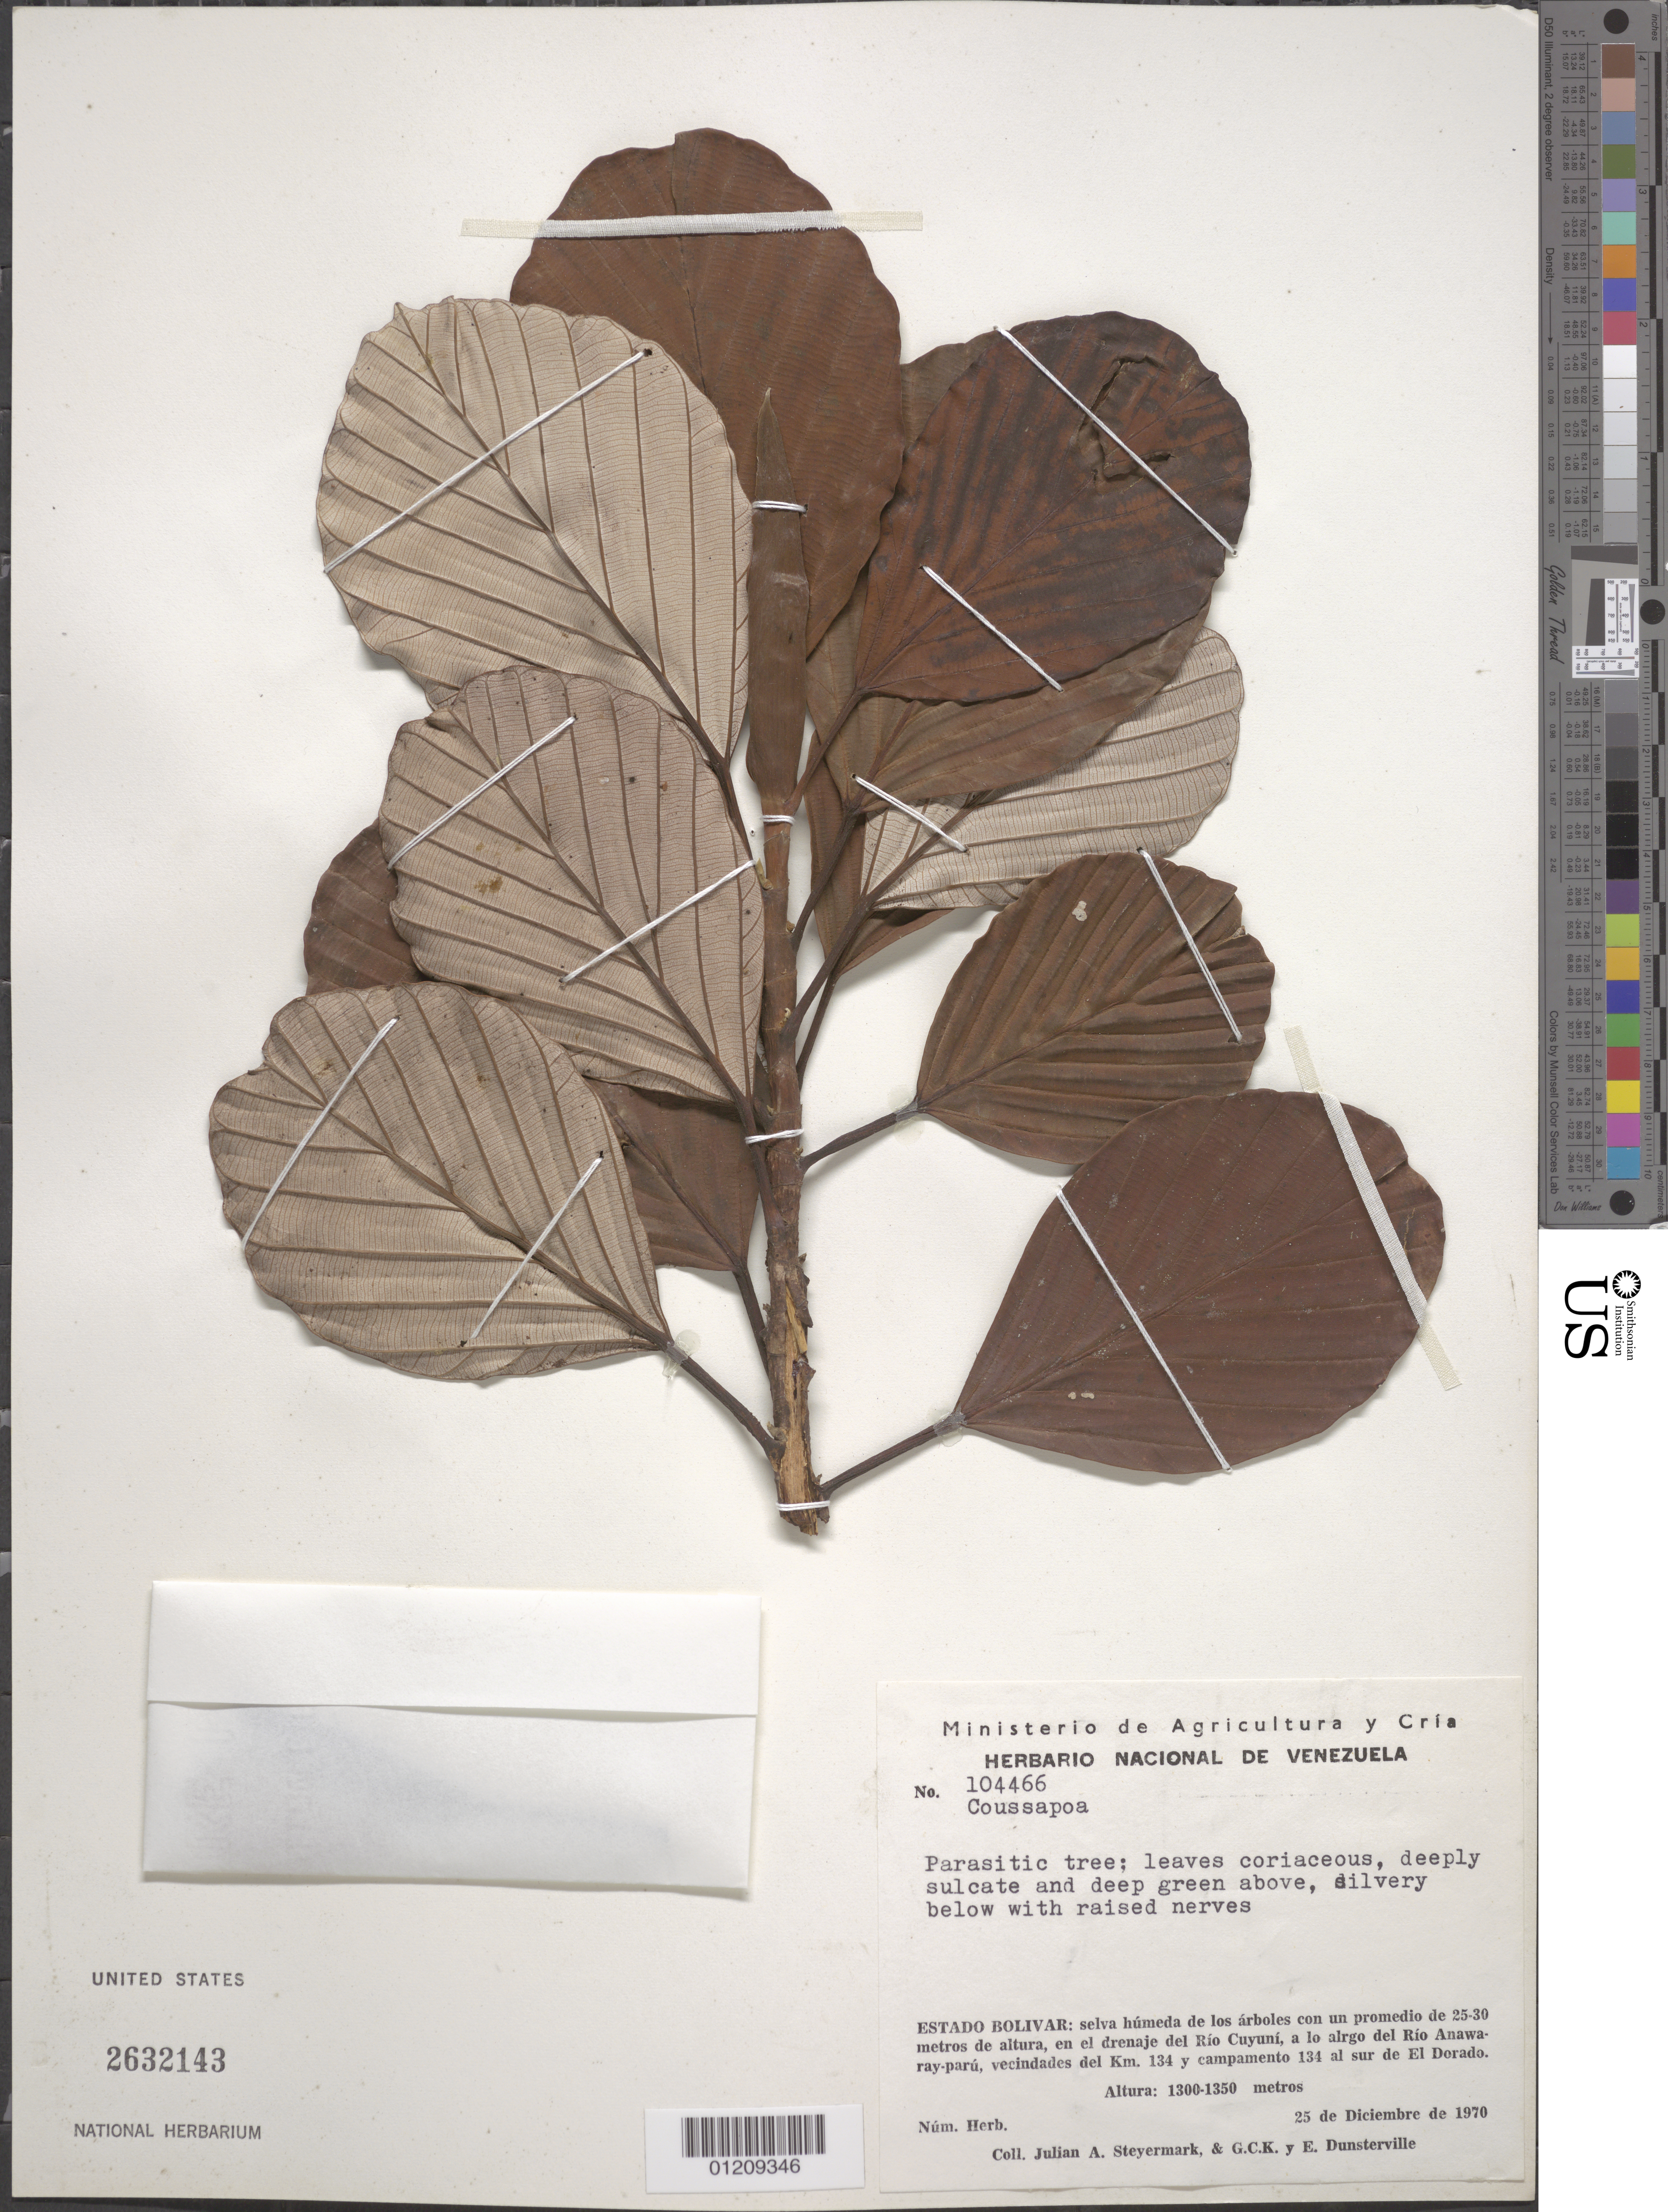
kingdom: Plantae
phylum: Tracheophyta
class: Magnoliopsida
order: Rosales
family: Urticaceae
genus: Coussapoa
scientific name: Coussapoa sp.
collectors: J. Steyermark, G. C. K. Dunsterville & E. Dunsterville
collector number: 104466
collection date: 1970-12-25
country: Venezuela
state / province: Bolívar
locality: En el drenaje del Rio Cuyuní, a lo largo del Rio Anawaray-parú, vec. del km 134 y campamento 134 al sur de El Dorado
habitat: selva humeda de los arboles con on promedio de 25-30 metros de altura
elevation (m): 1300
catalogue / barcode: US 2632143